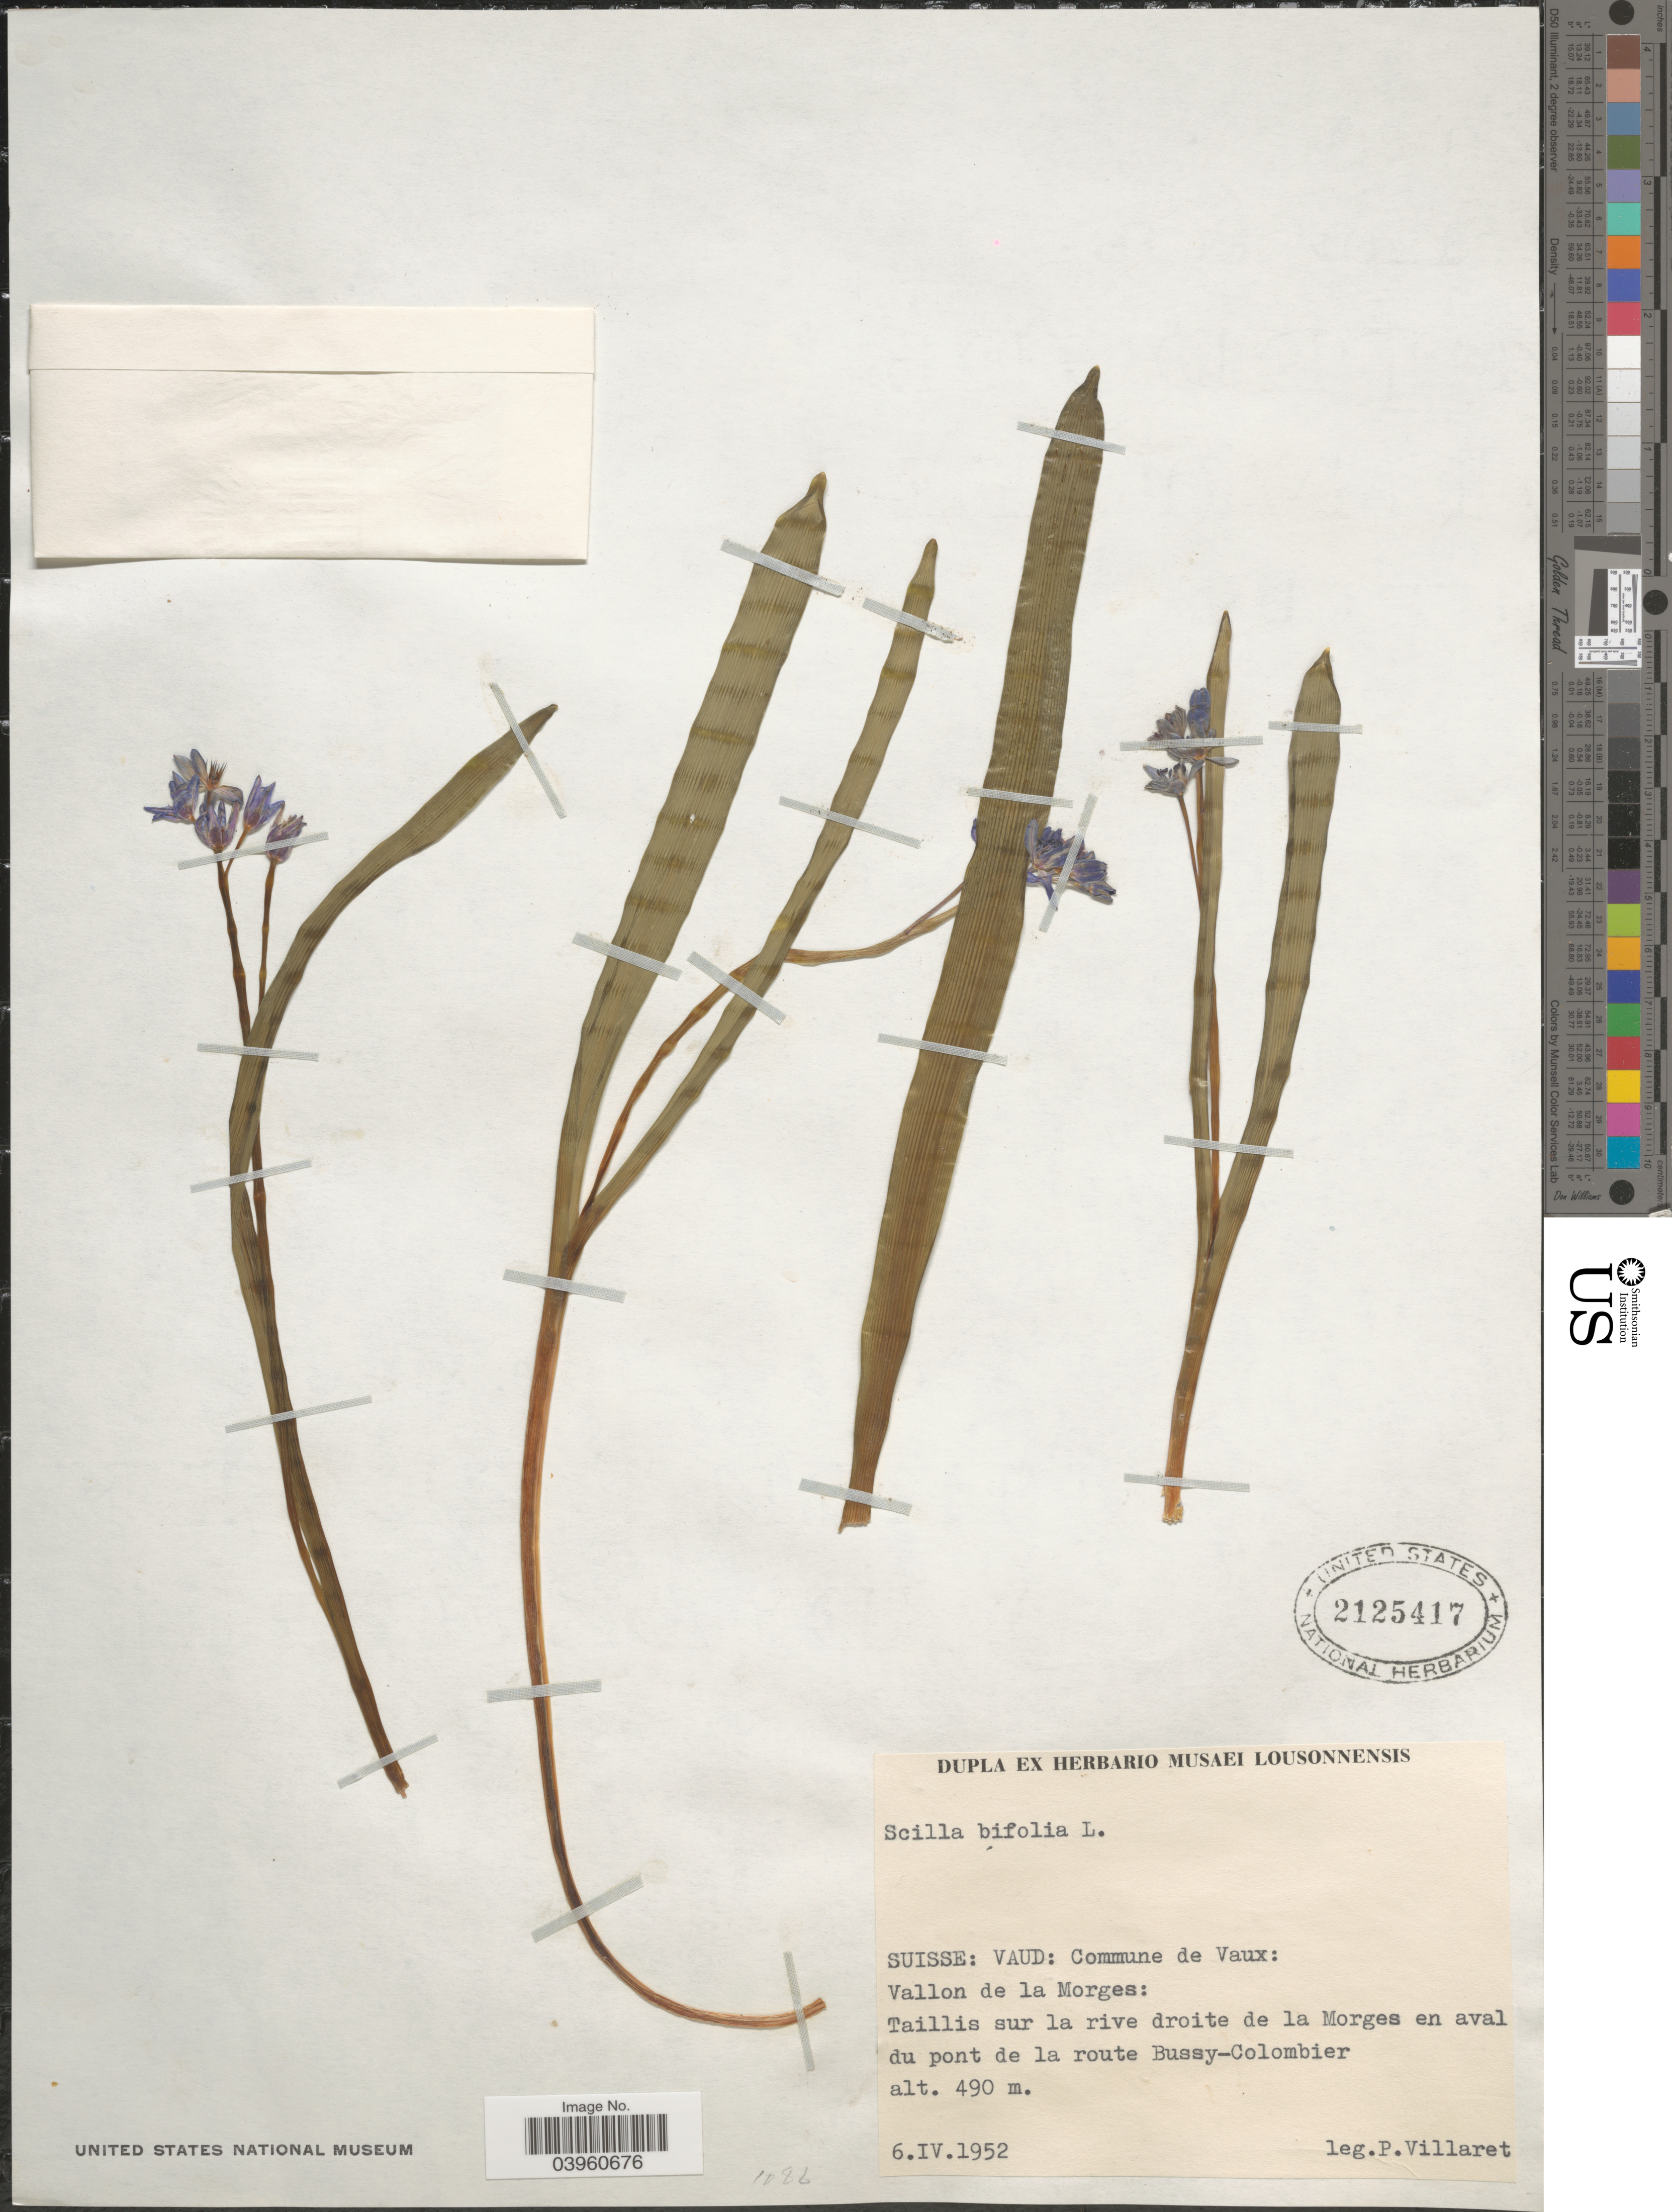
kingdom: Plantae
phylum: Tracheophyta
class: Liliopsida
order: Asparagales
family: Asparagaceae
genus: Scilla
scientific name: Scilla bifolia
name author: L.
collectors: P. Villaret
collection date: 1952-04-06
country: Switzerland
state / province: Vaud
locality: Suisse: Commune de Vaux: Vallon de la Morges: Taillis sur la rive droite de la Morges en aval du pont de la route Bussy-Colombier.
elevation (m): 490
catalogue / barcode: US 2125417